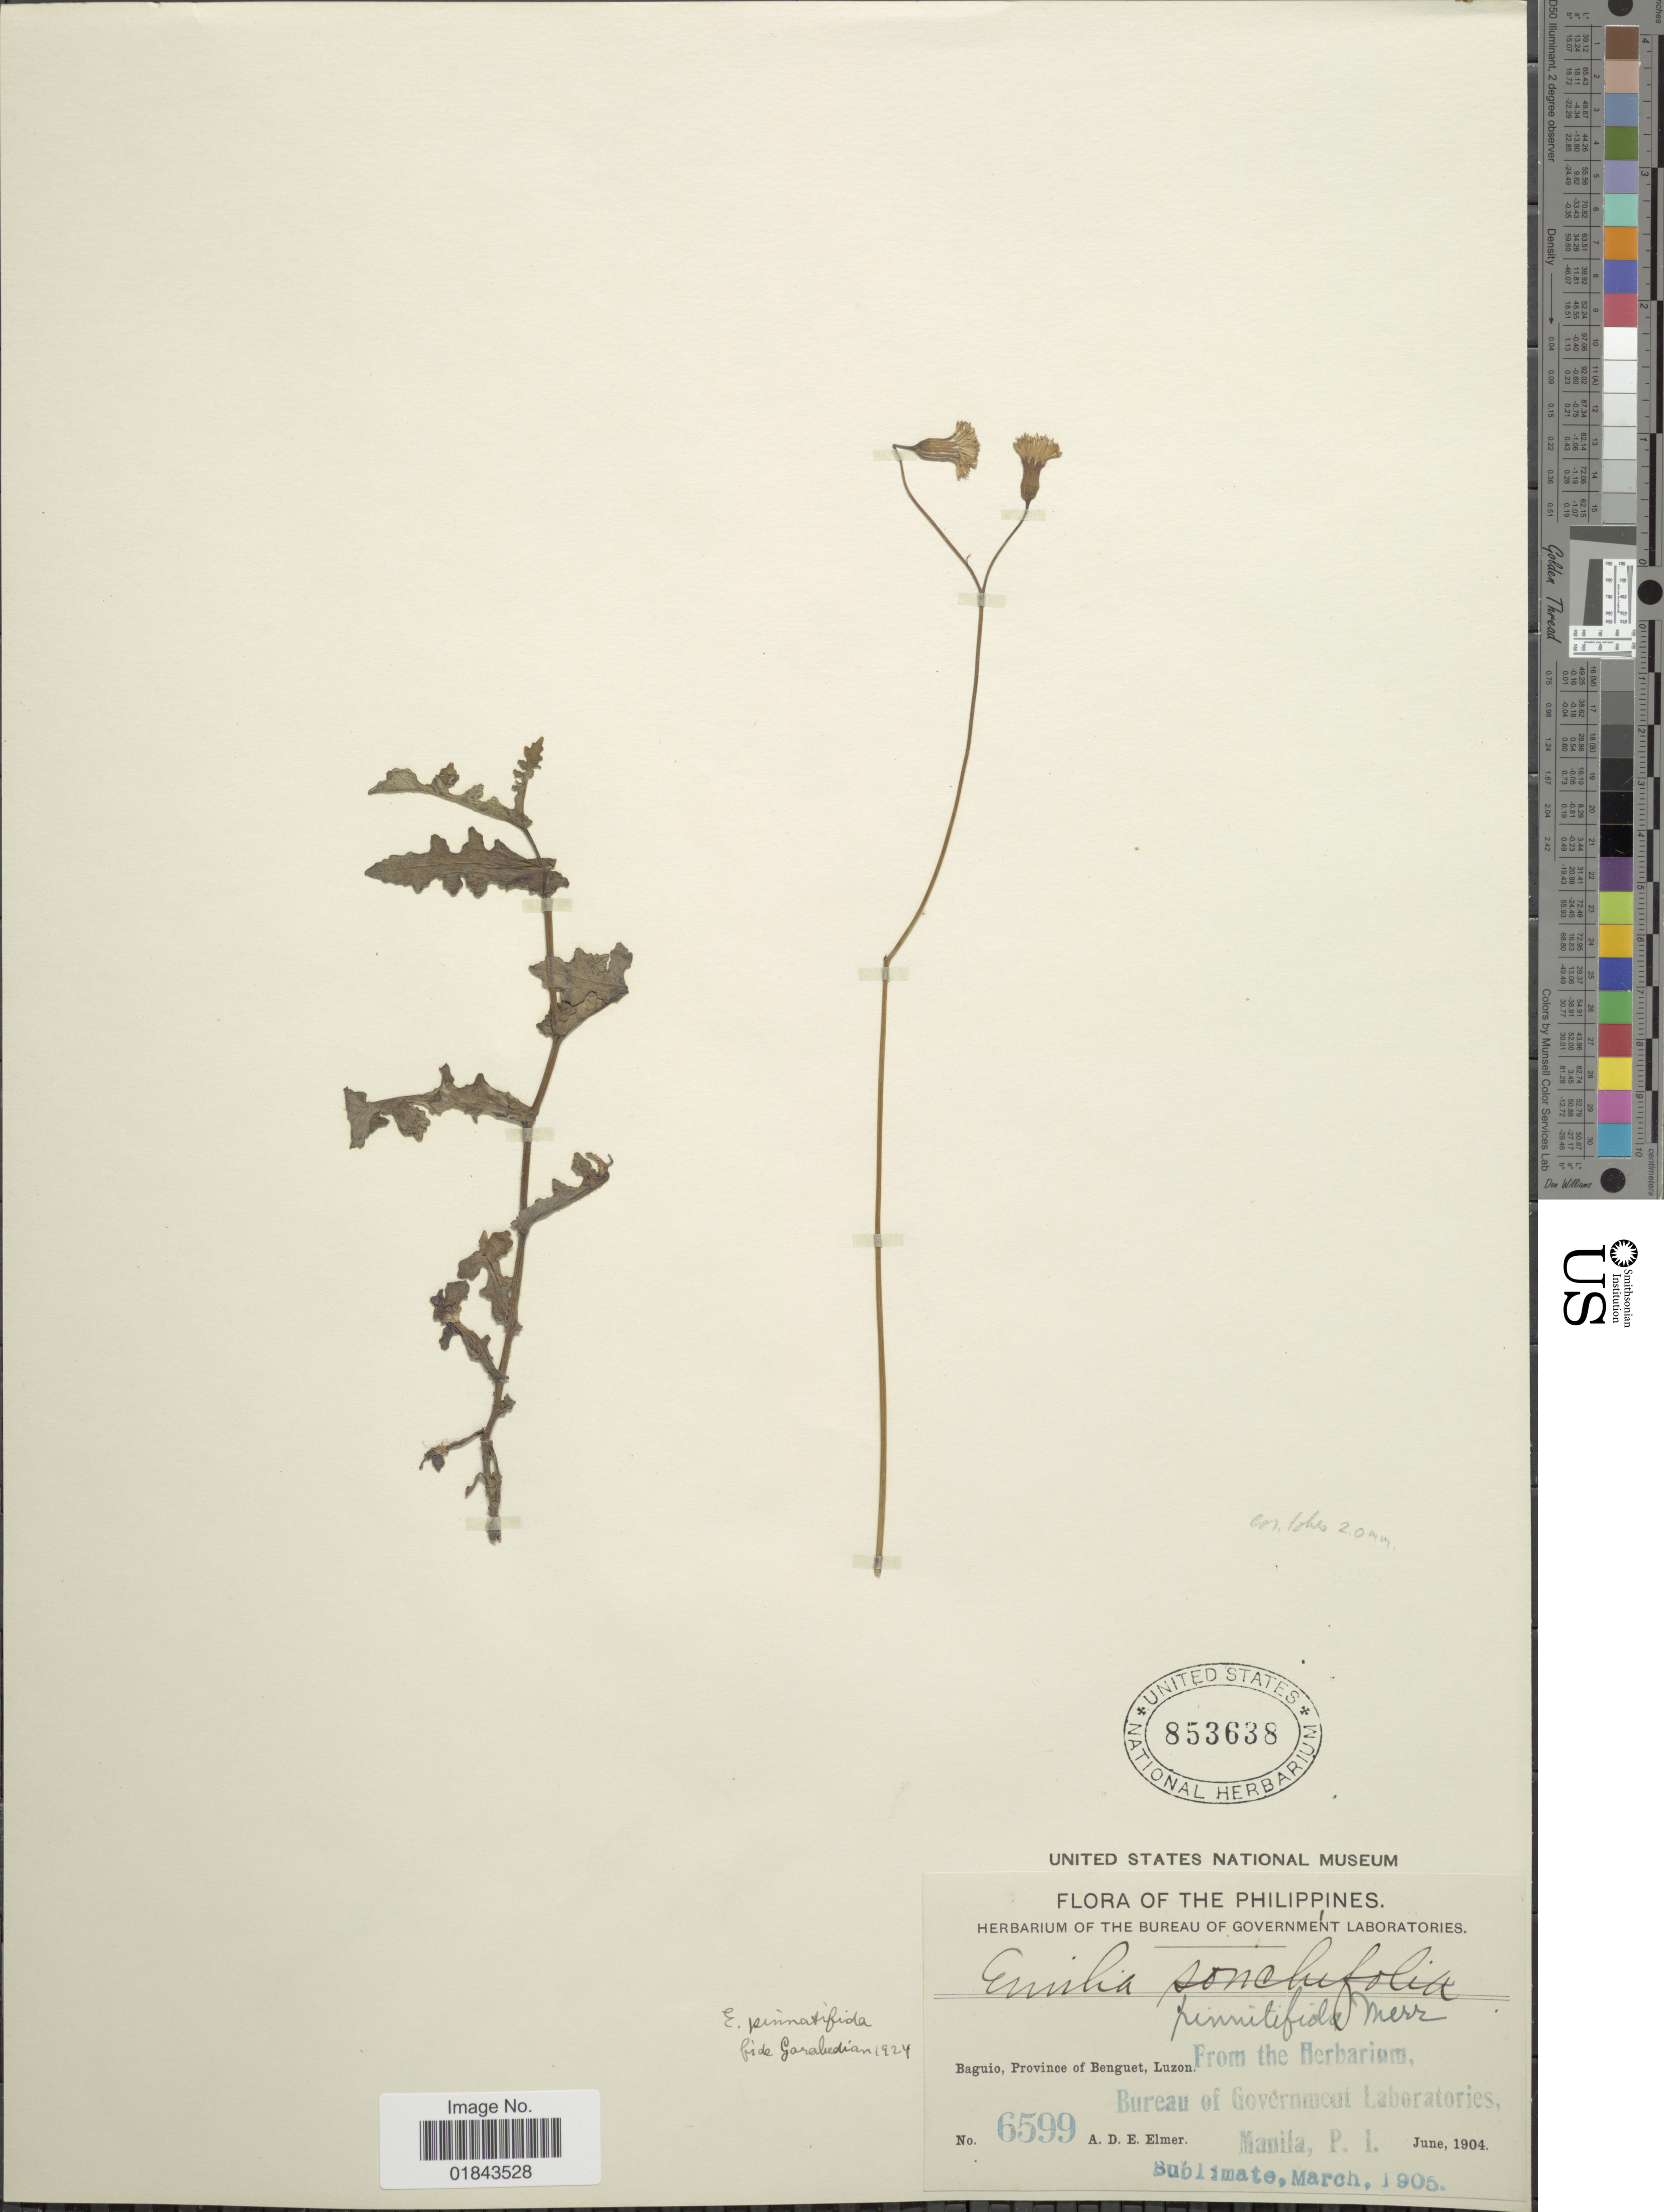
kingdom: Plantae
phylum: Tracheophyta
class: Magnoliopsida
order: Asterales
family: Asteraceae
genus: Emilia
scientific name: Emilia pinnatifida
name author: Merr.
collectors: A. D. E. Elmer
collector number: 6599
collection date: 1904-06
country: Philippines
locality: Baguio, Province of Benguet, Luzon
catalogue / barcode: US 853638